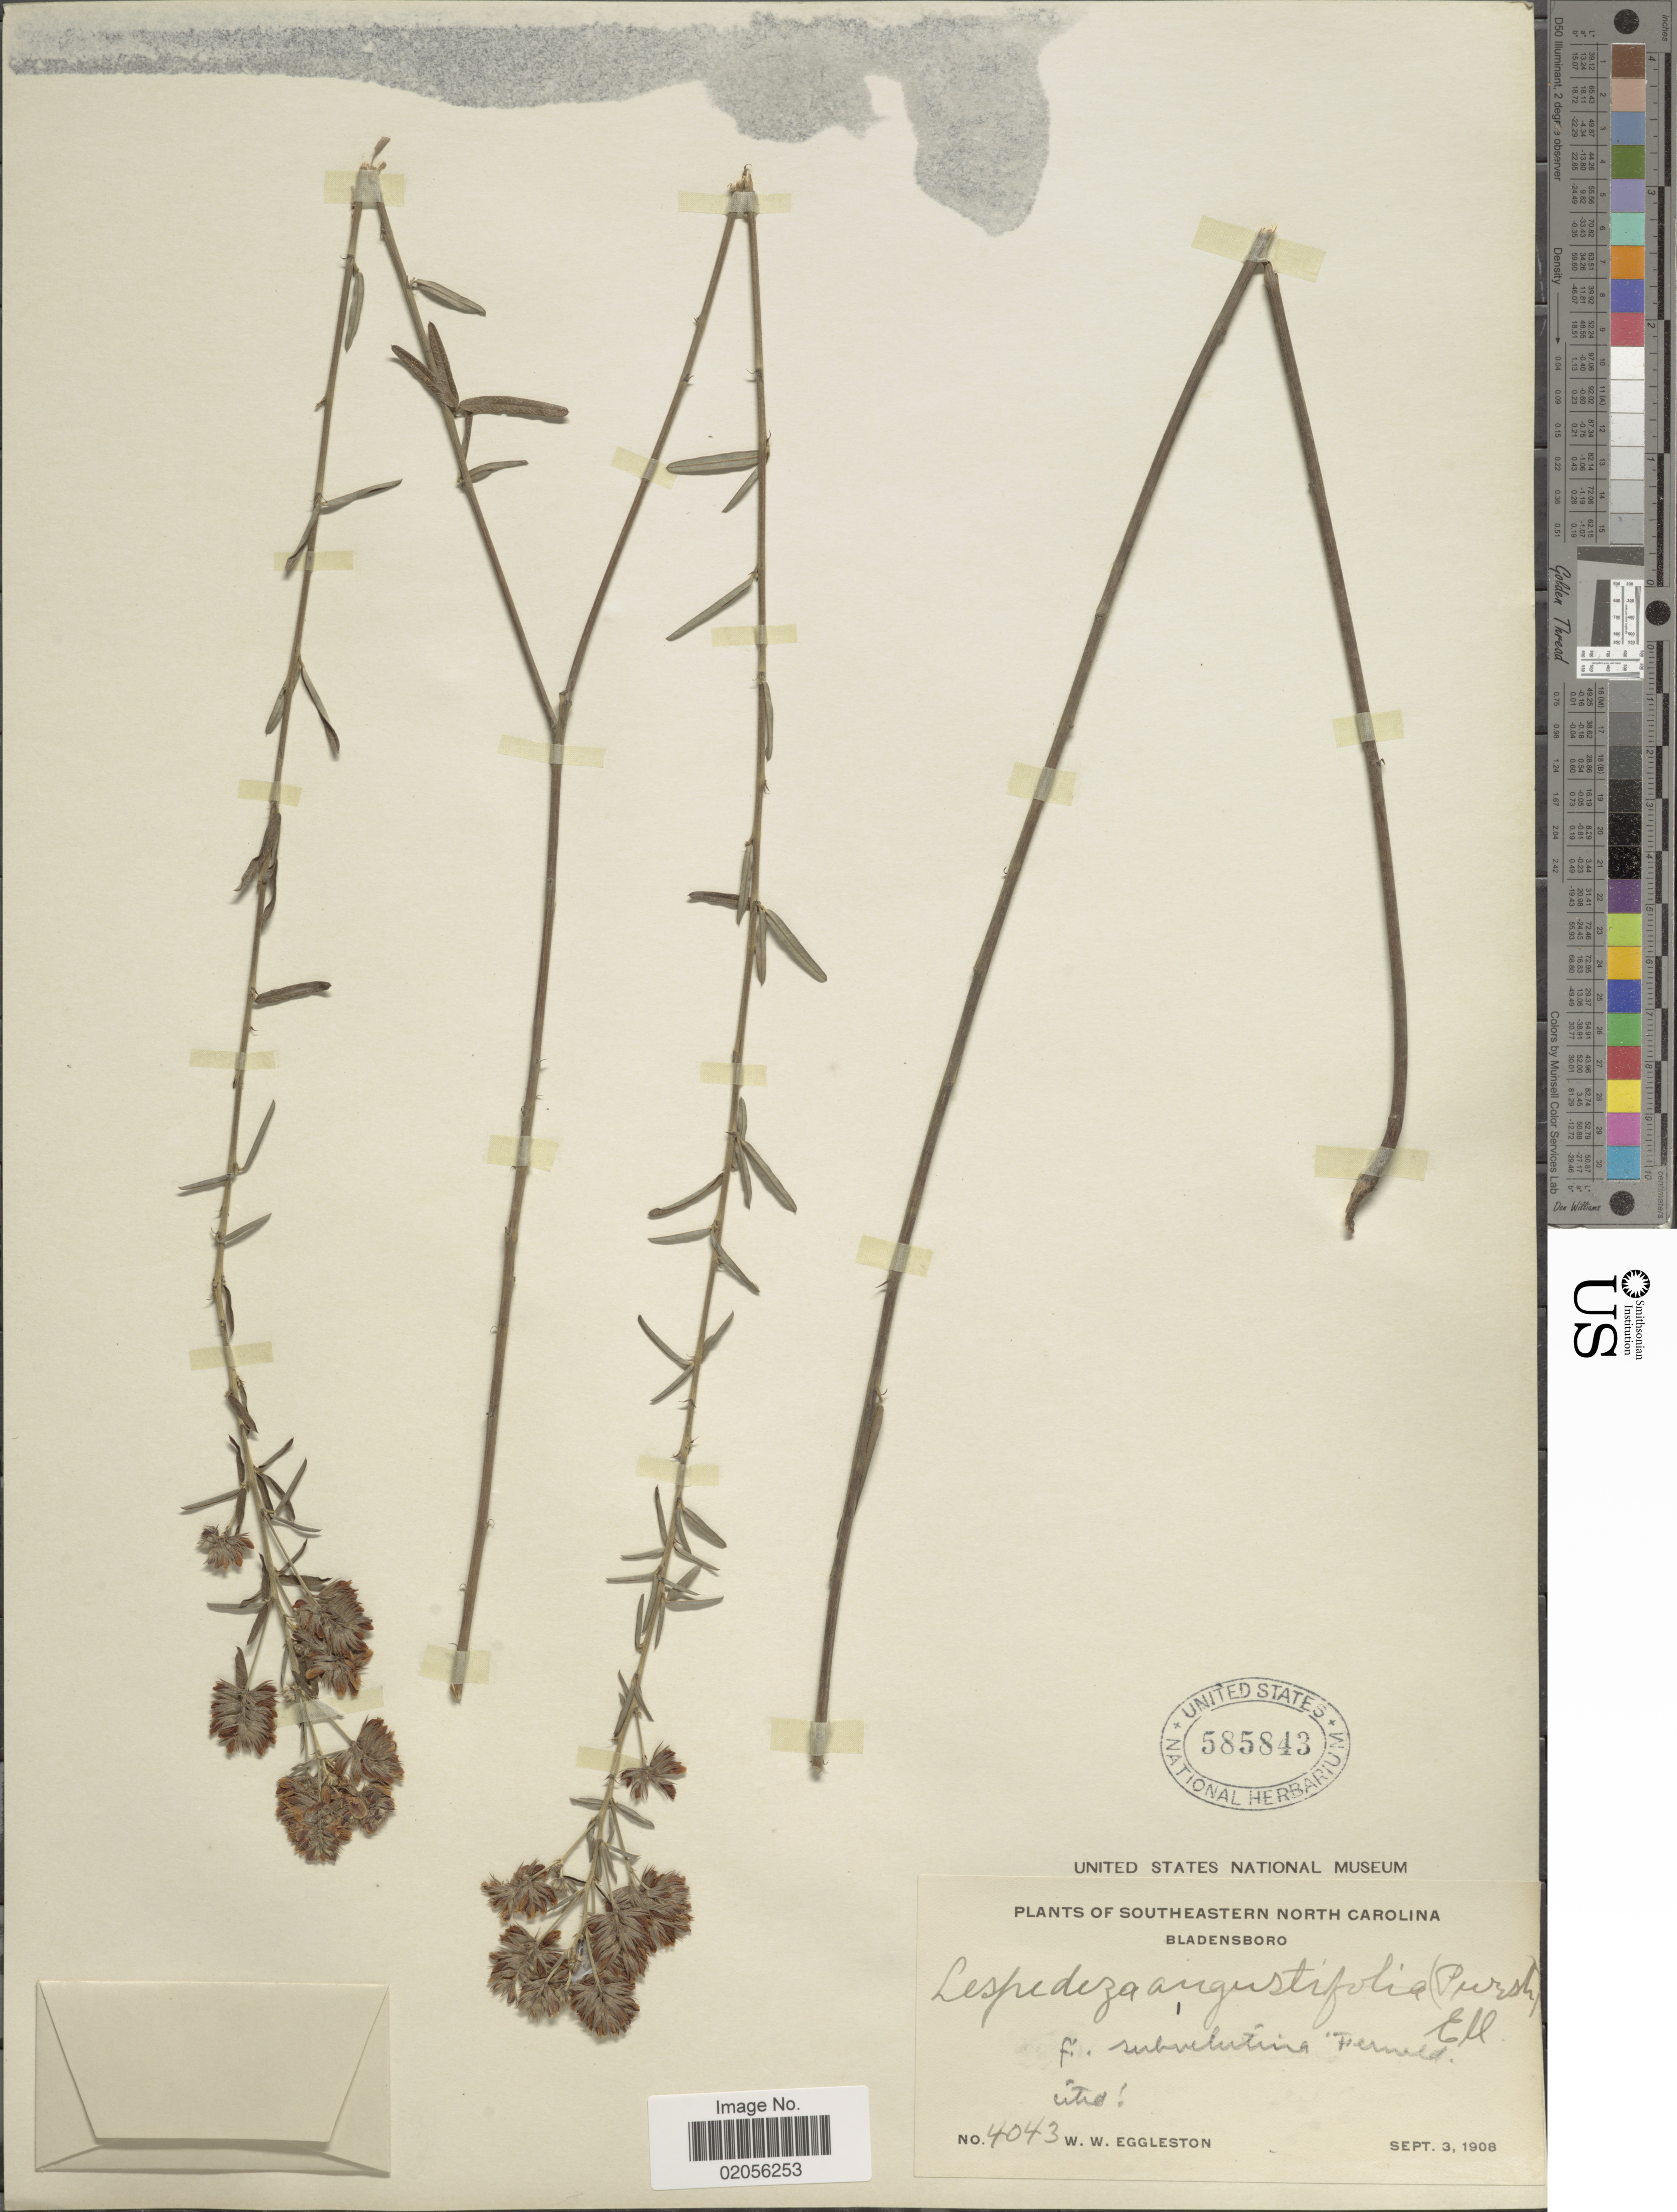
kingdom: Plantae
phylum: Tracheophyta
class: Magnoliopsida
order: Fabales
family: Fabaceae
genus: Lespedeza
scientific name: Lespedeza angustifolia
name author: (Pursh) Elliott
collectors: W. W. Eggleston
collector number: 4043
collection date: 1908-09-03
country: United States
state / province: North Carolina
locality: Southeastern North Carolina. Bladensboro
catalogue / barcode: US 585843